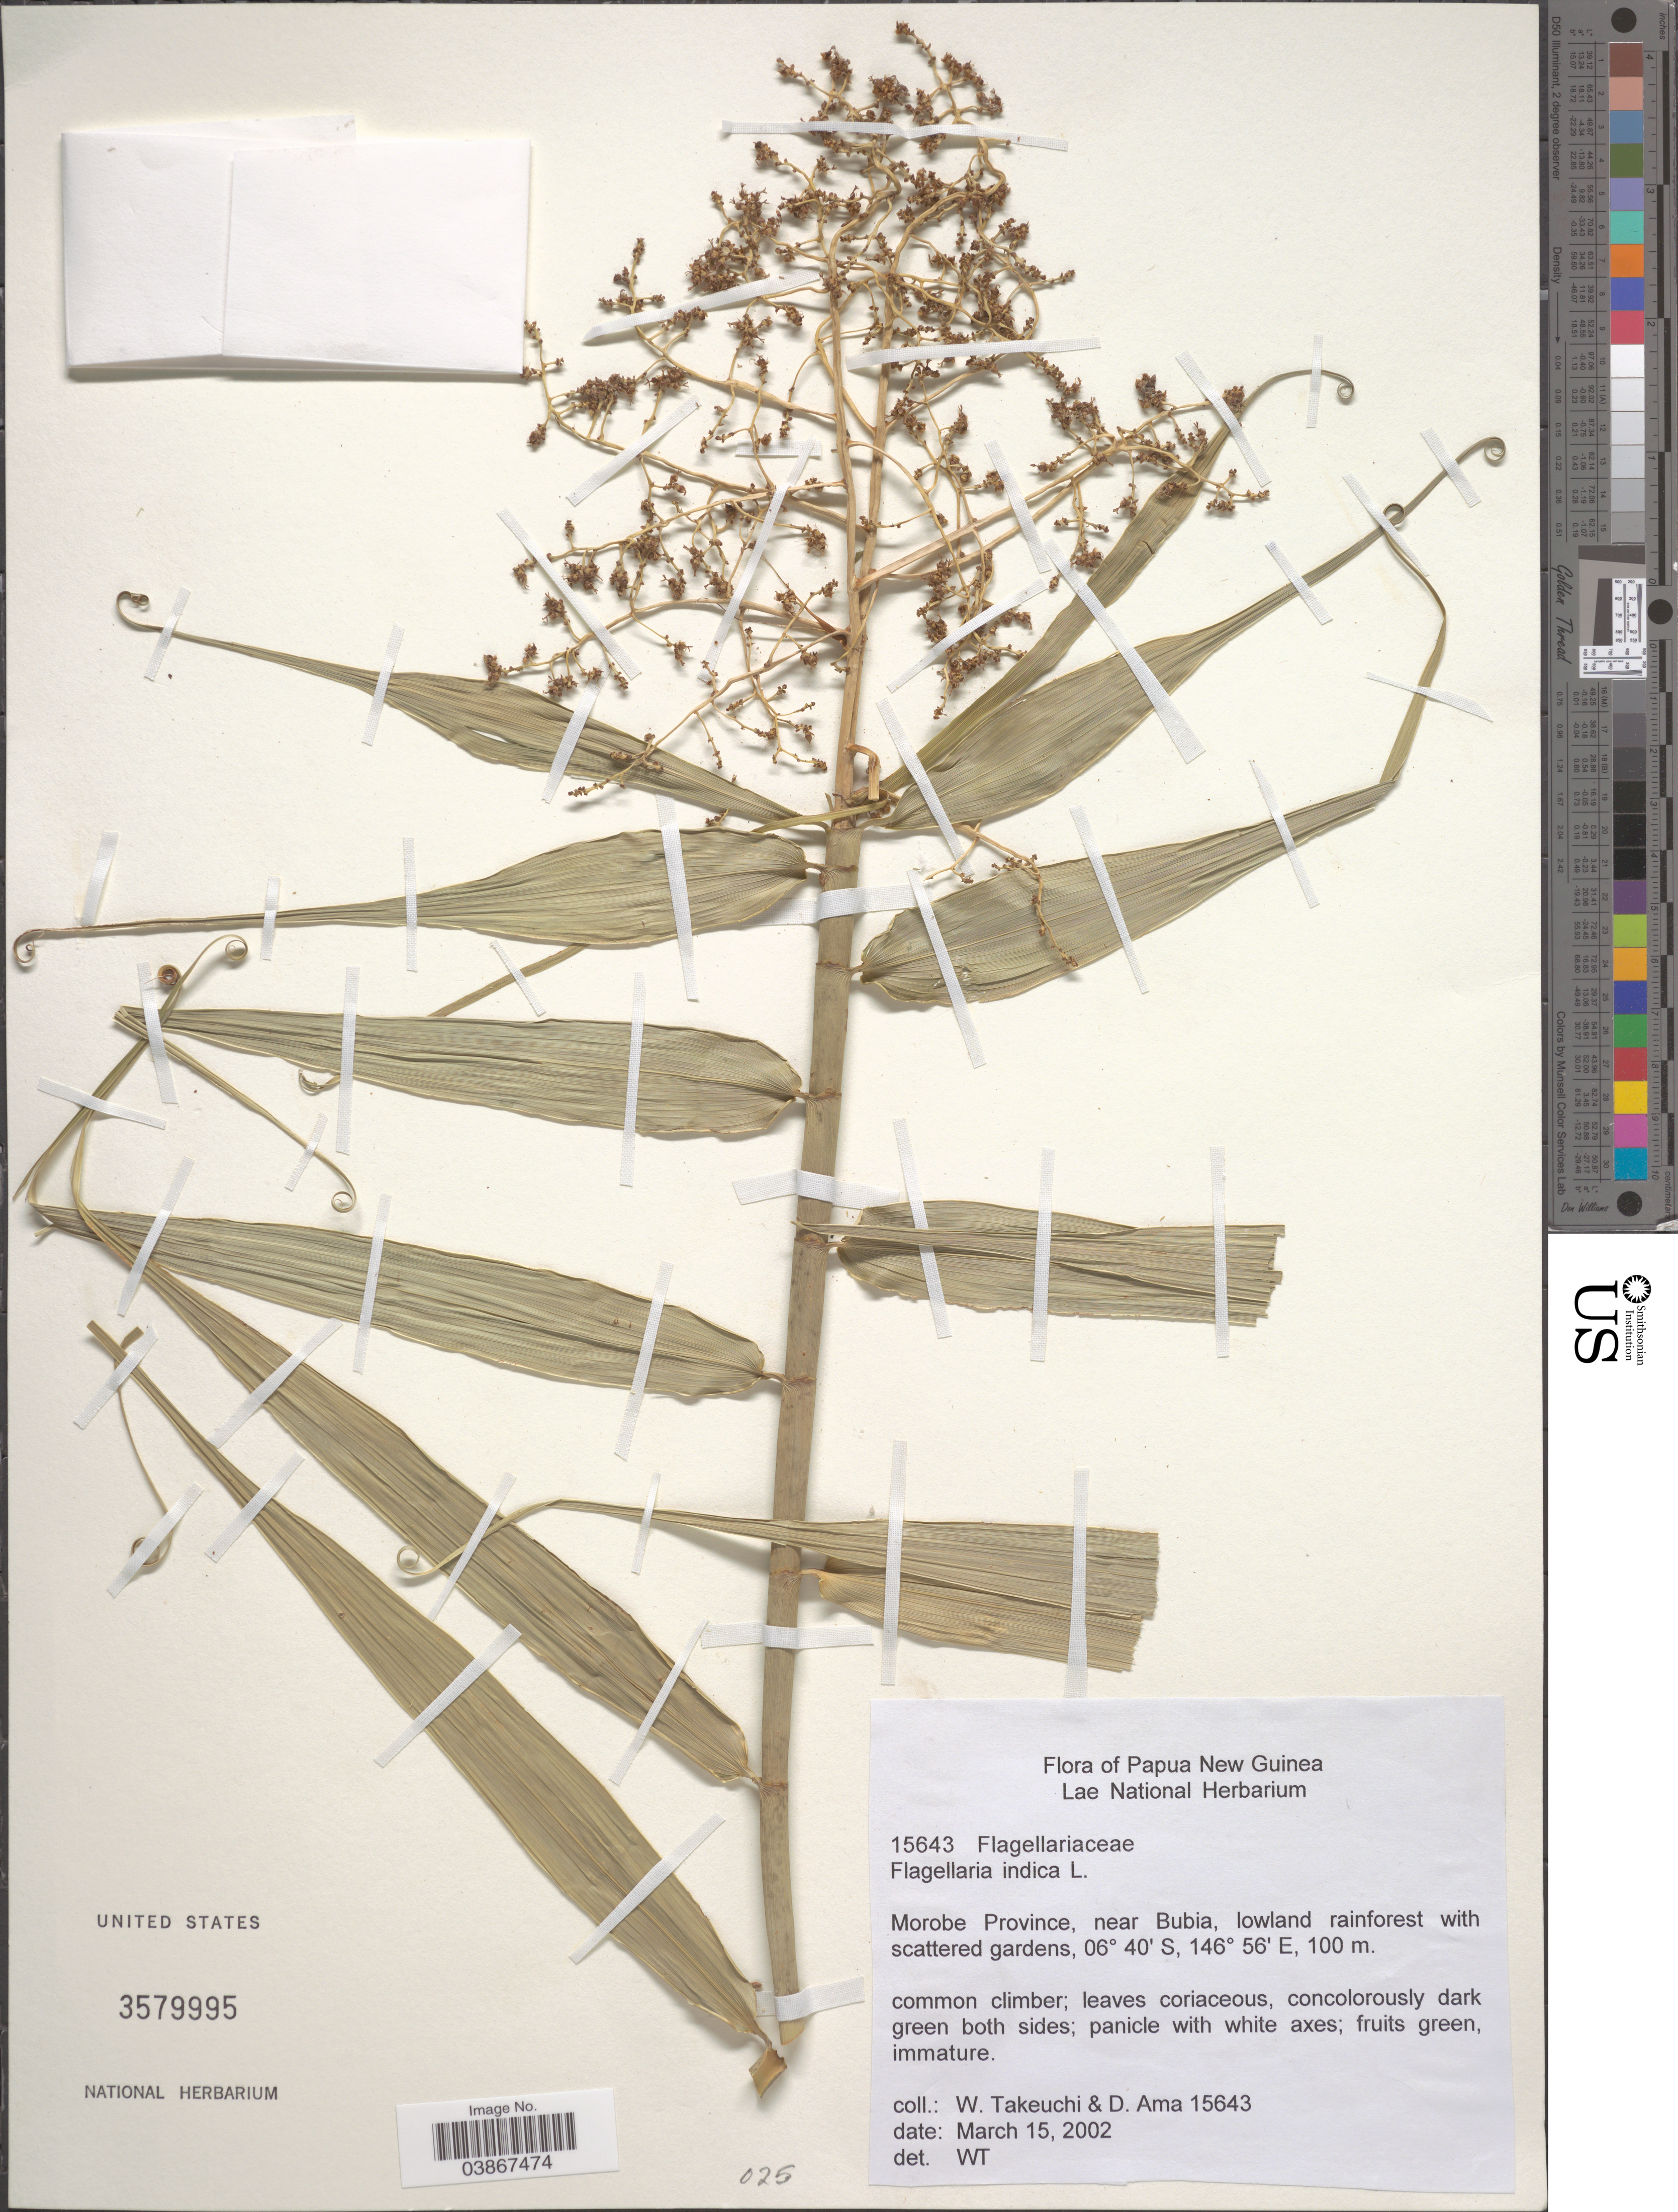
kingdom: Plantae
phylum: Tracheophyta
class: Liliopsida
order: Poales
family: Flagellariaceae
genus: Flagellaria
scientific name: Flagellaria indica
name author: L.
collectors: W. Takeuchi & D. Ama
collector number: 15643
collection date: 2002-03-15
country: Papua New Guinea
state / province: Morobe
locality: Near Bubia.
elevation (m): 100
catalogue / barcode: US 3579995